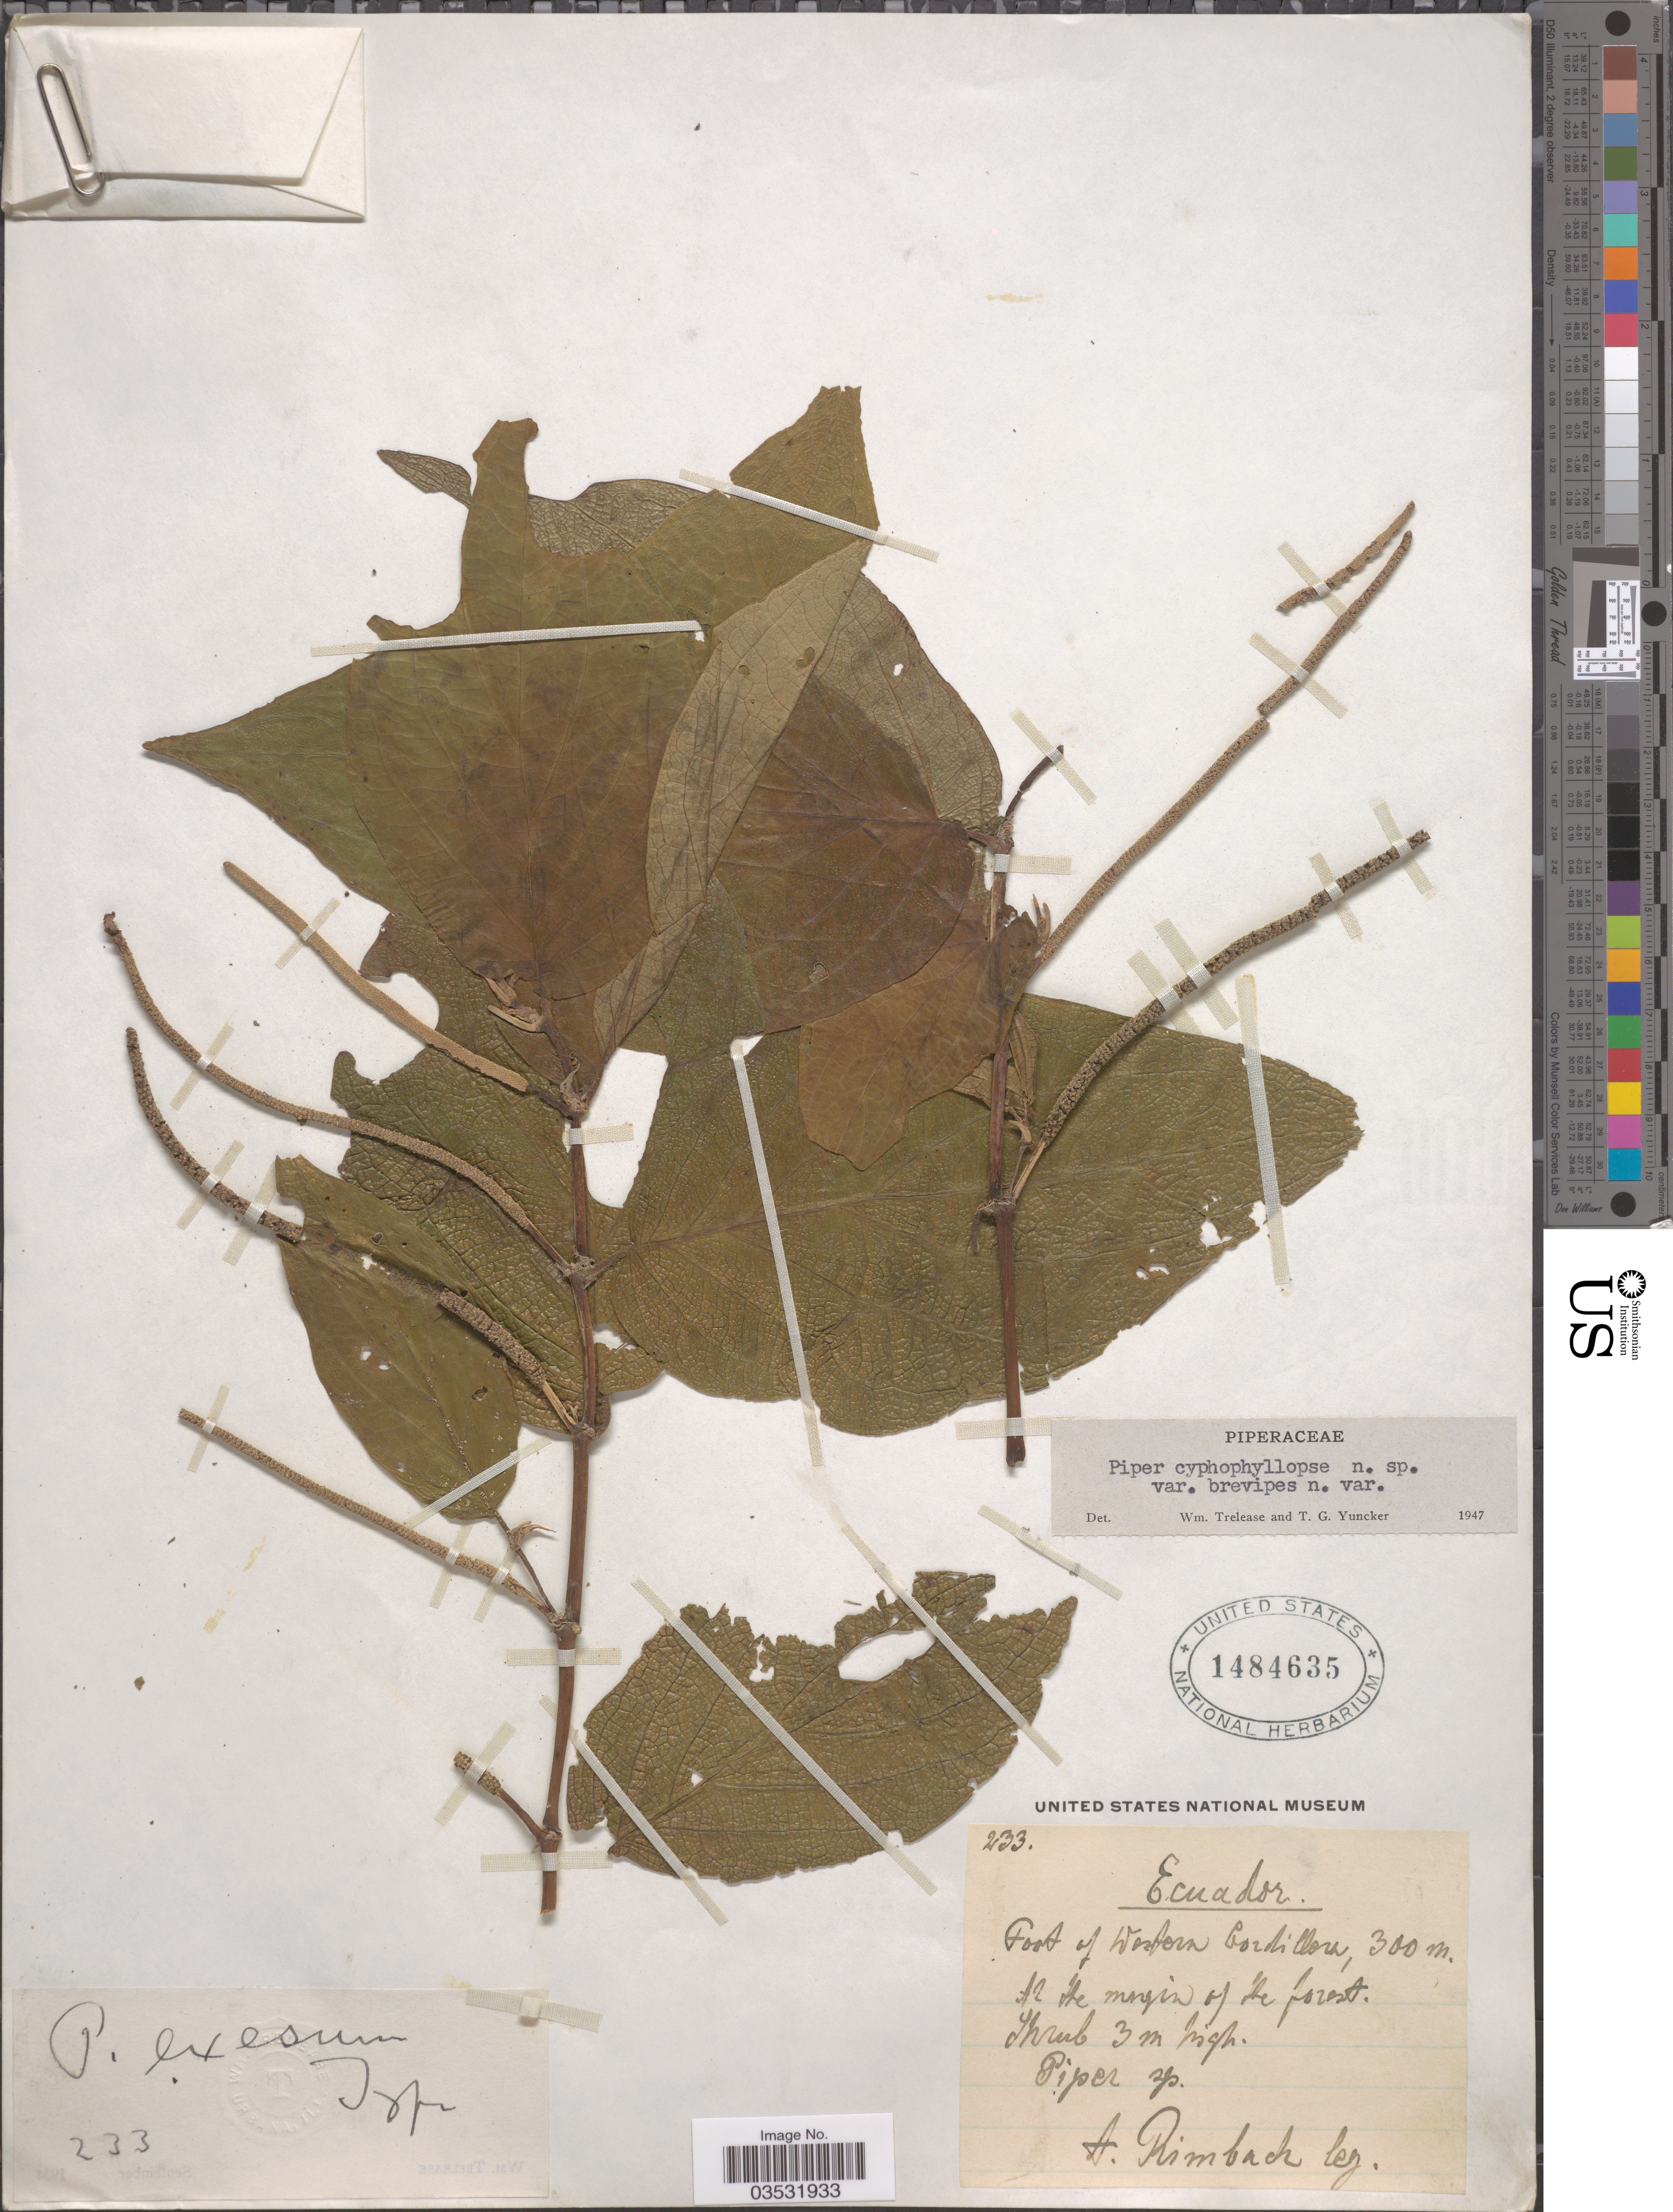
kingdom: Plantae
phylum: Tracheophyta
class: Magnoliopsida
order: Piperales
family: Piperaceae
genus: Piper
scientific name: Piper cyphophyllopse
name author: Trel. & Yunck.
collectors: A. Rimbach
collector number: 233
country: Ecuador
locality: Foot of Western Cordillera. At the margin of the forest.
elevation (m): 300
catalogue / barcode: US 1484635